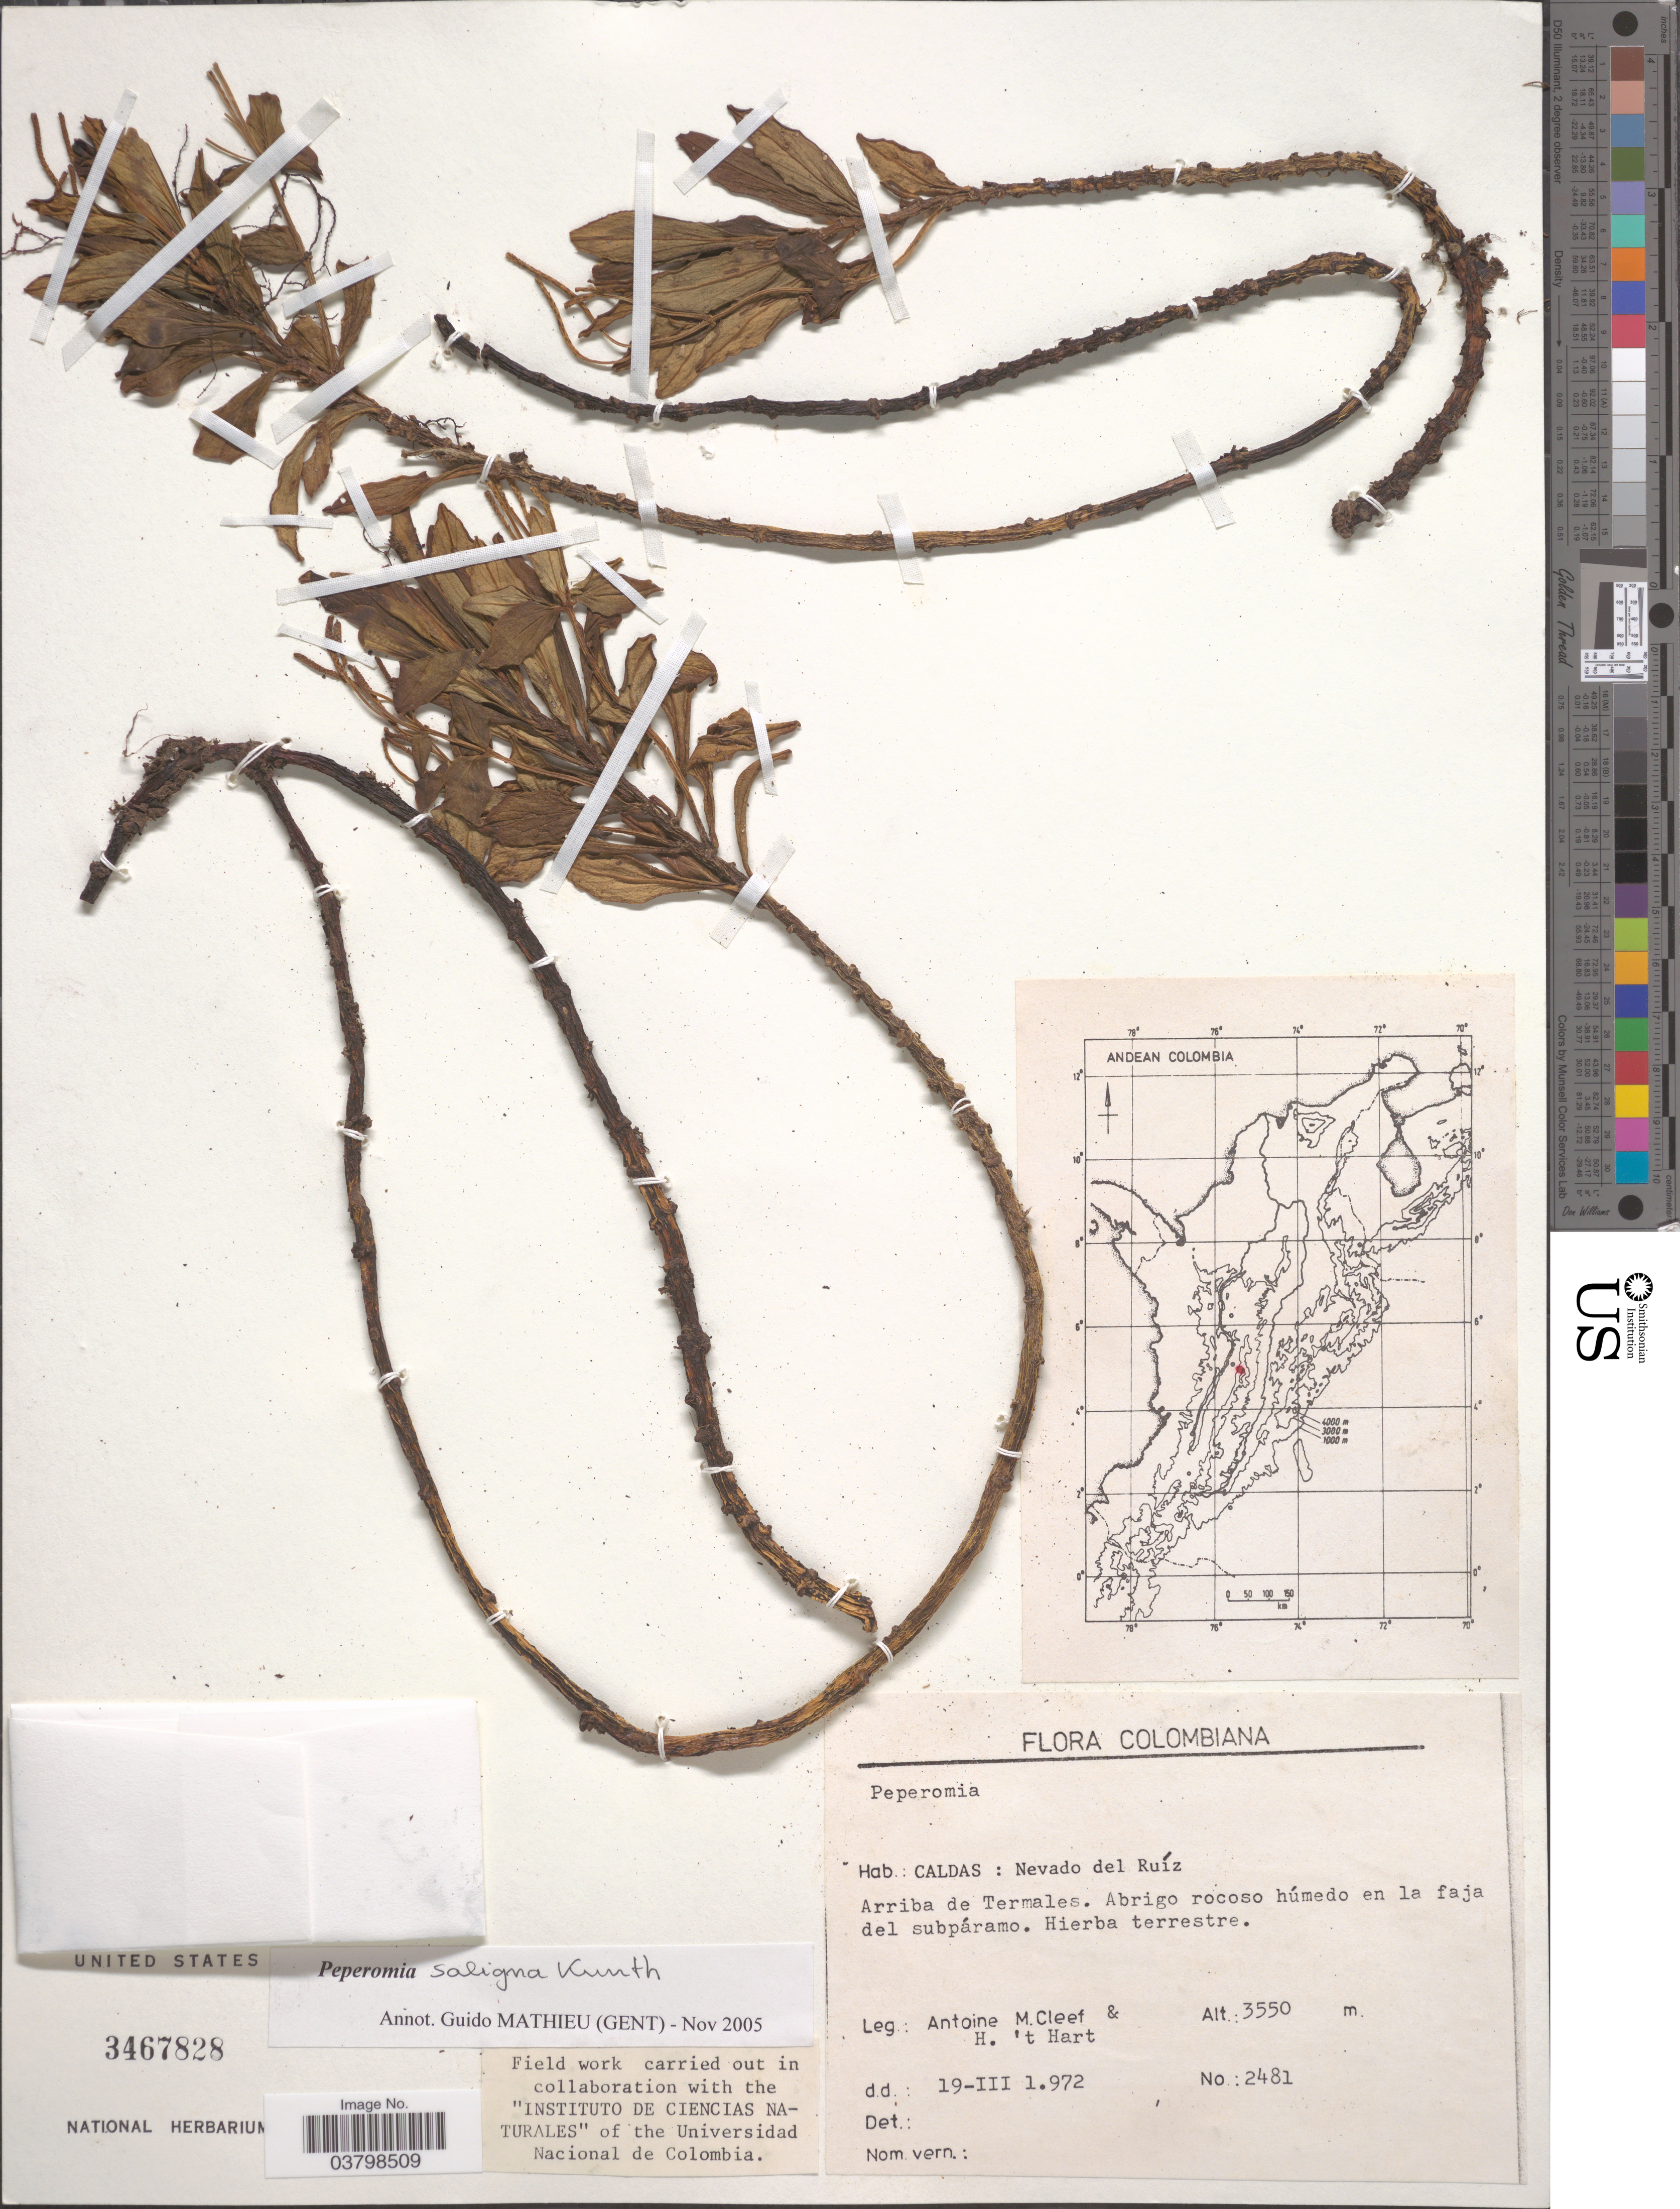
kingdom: Plantae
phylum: Tracheophyta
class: Magnoliopsida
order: Piperales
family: Piperaceae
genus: Peperomia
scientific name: Peperomia saligna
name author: Kunth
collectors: A. M. Cleef & H. Hart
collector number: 2481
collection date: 1972-03-19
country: Colombia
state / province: Caldas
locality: Andean Columbia. Nevado del Ruíz. Arriba de Termales.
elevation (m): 3550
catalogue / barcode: US 3467828